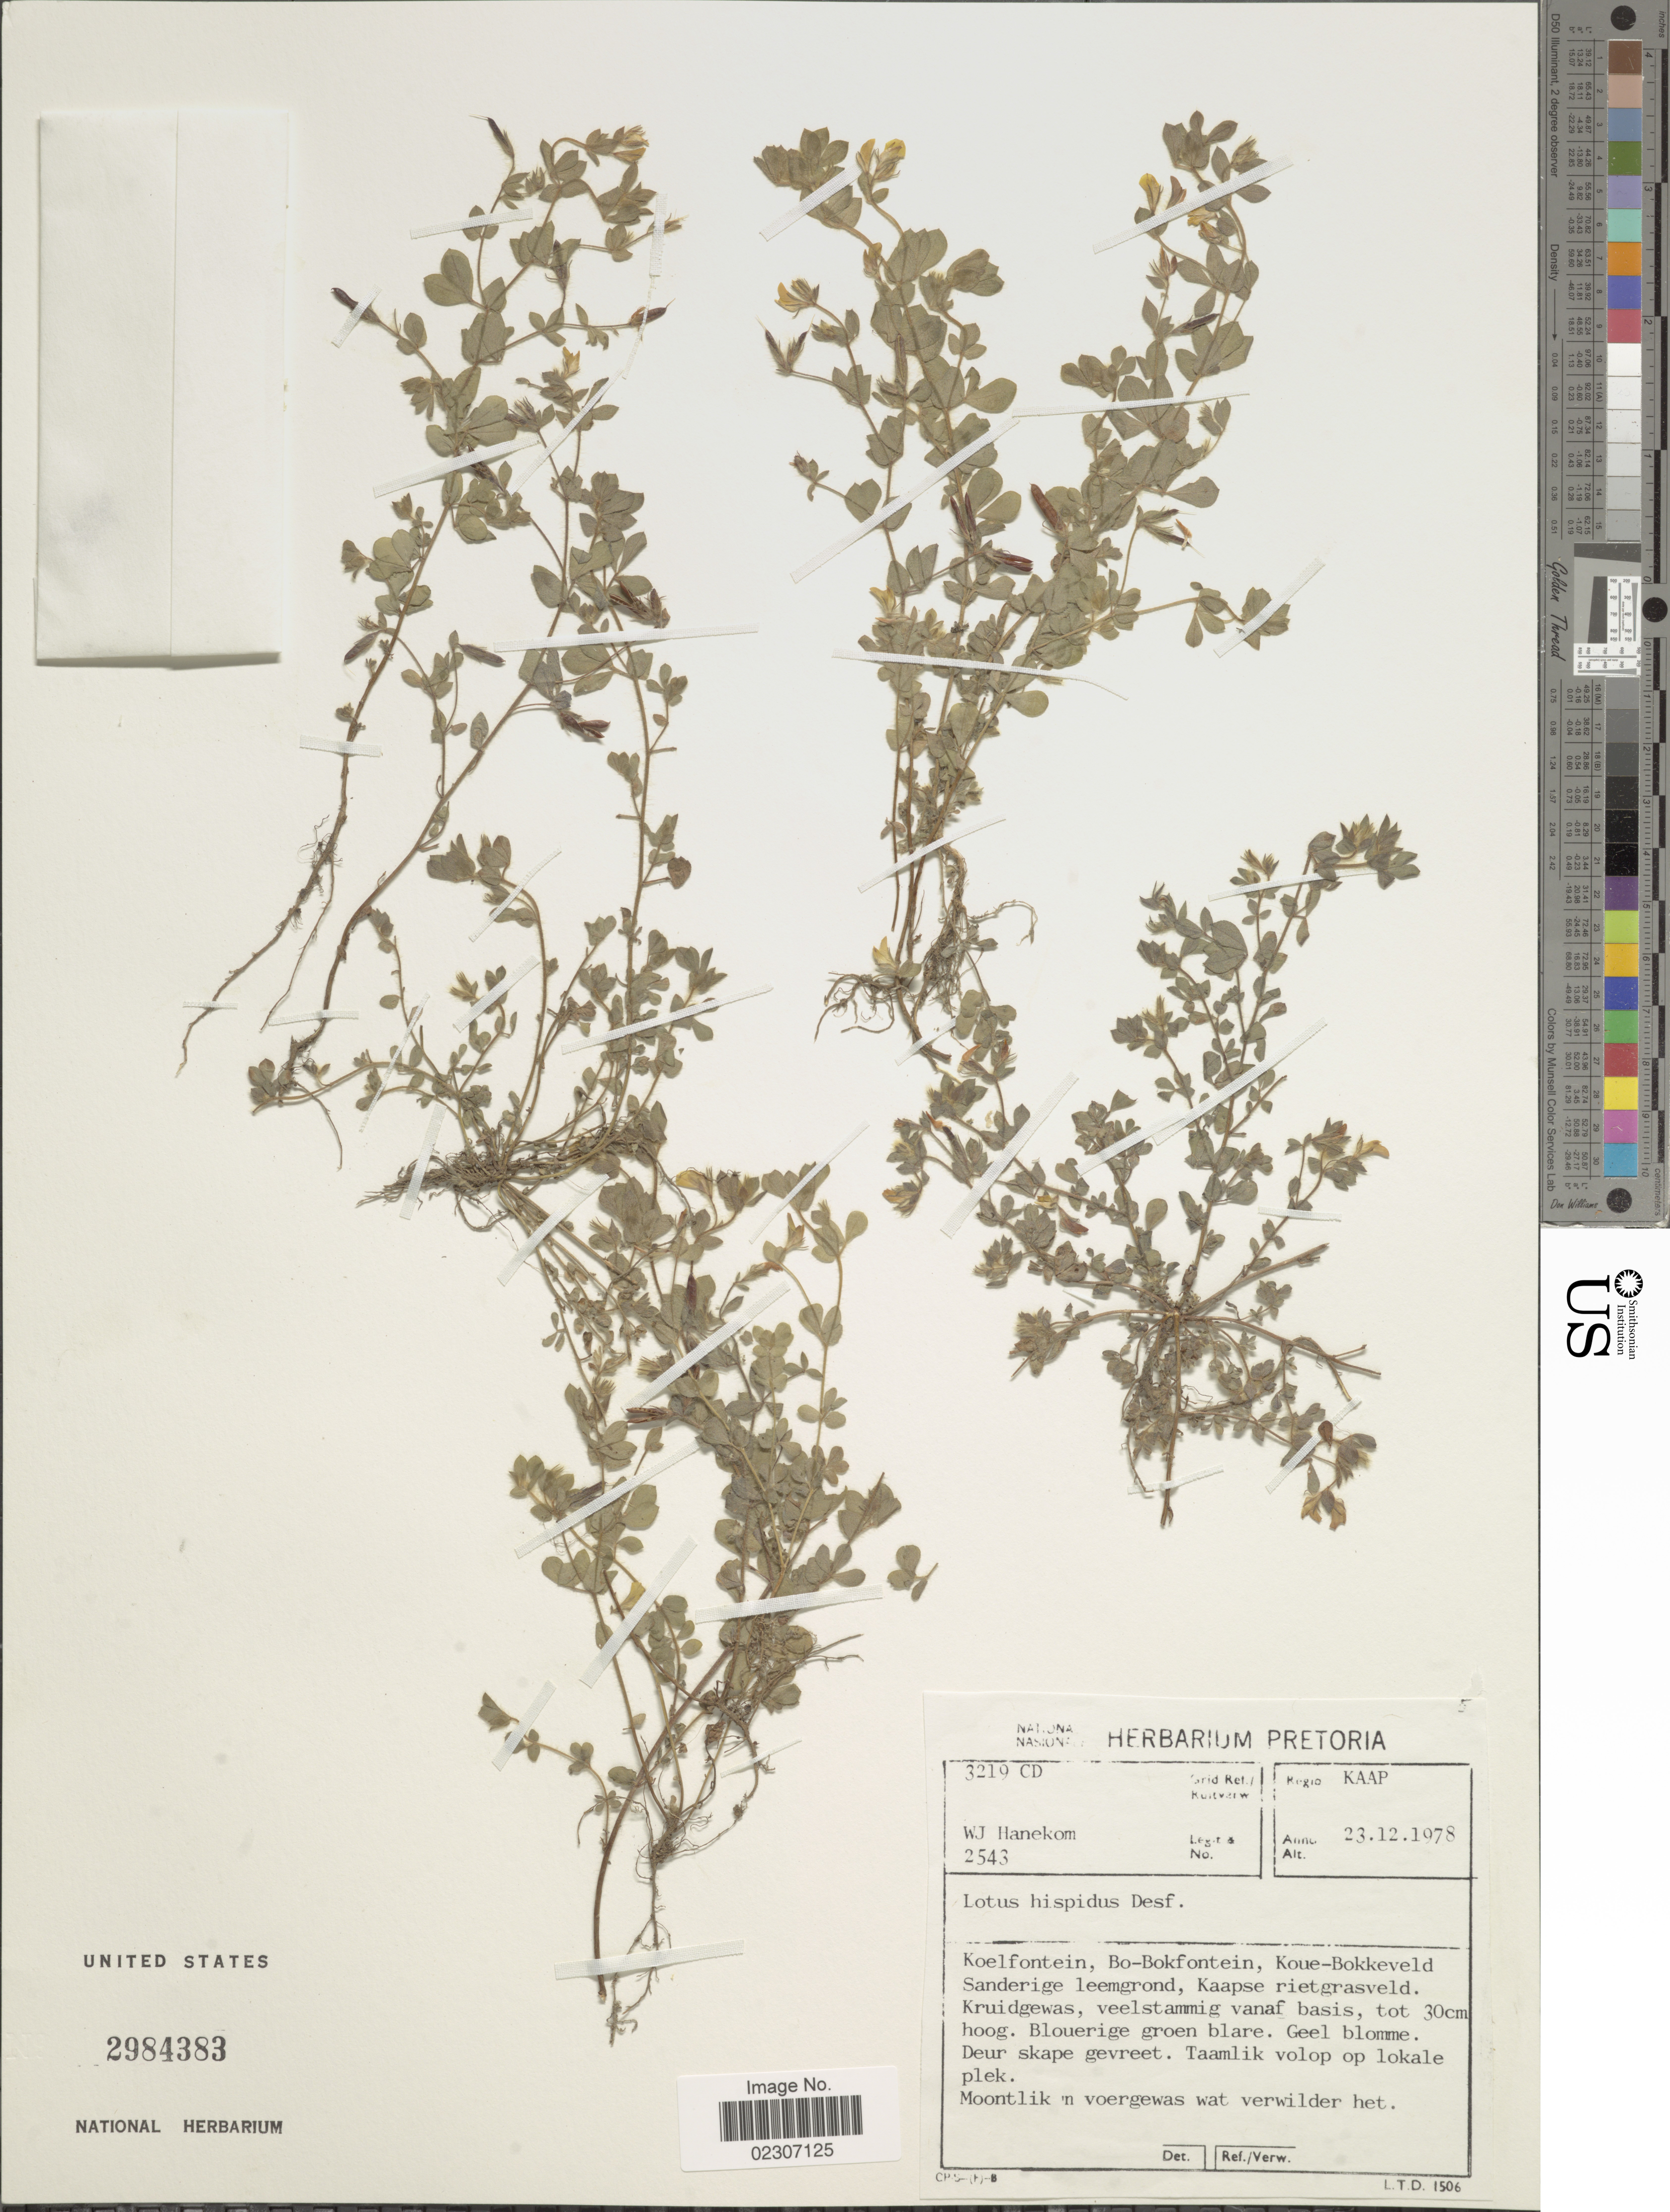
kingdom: Plantae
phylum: Tracheophyta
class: Magnoliopsida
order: Fabales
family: Fabaceae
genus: Lotus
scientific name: Lotus hispidus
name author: DC.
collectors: W. Hanekom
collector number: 2543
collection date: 1978-12-23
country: South Africa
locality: Regio Kaap. Koelfontein, Bo-Bokfontein, Koue-Bokkeveld.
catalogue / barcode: US 2984383